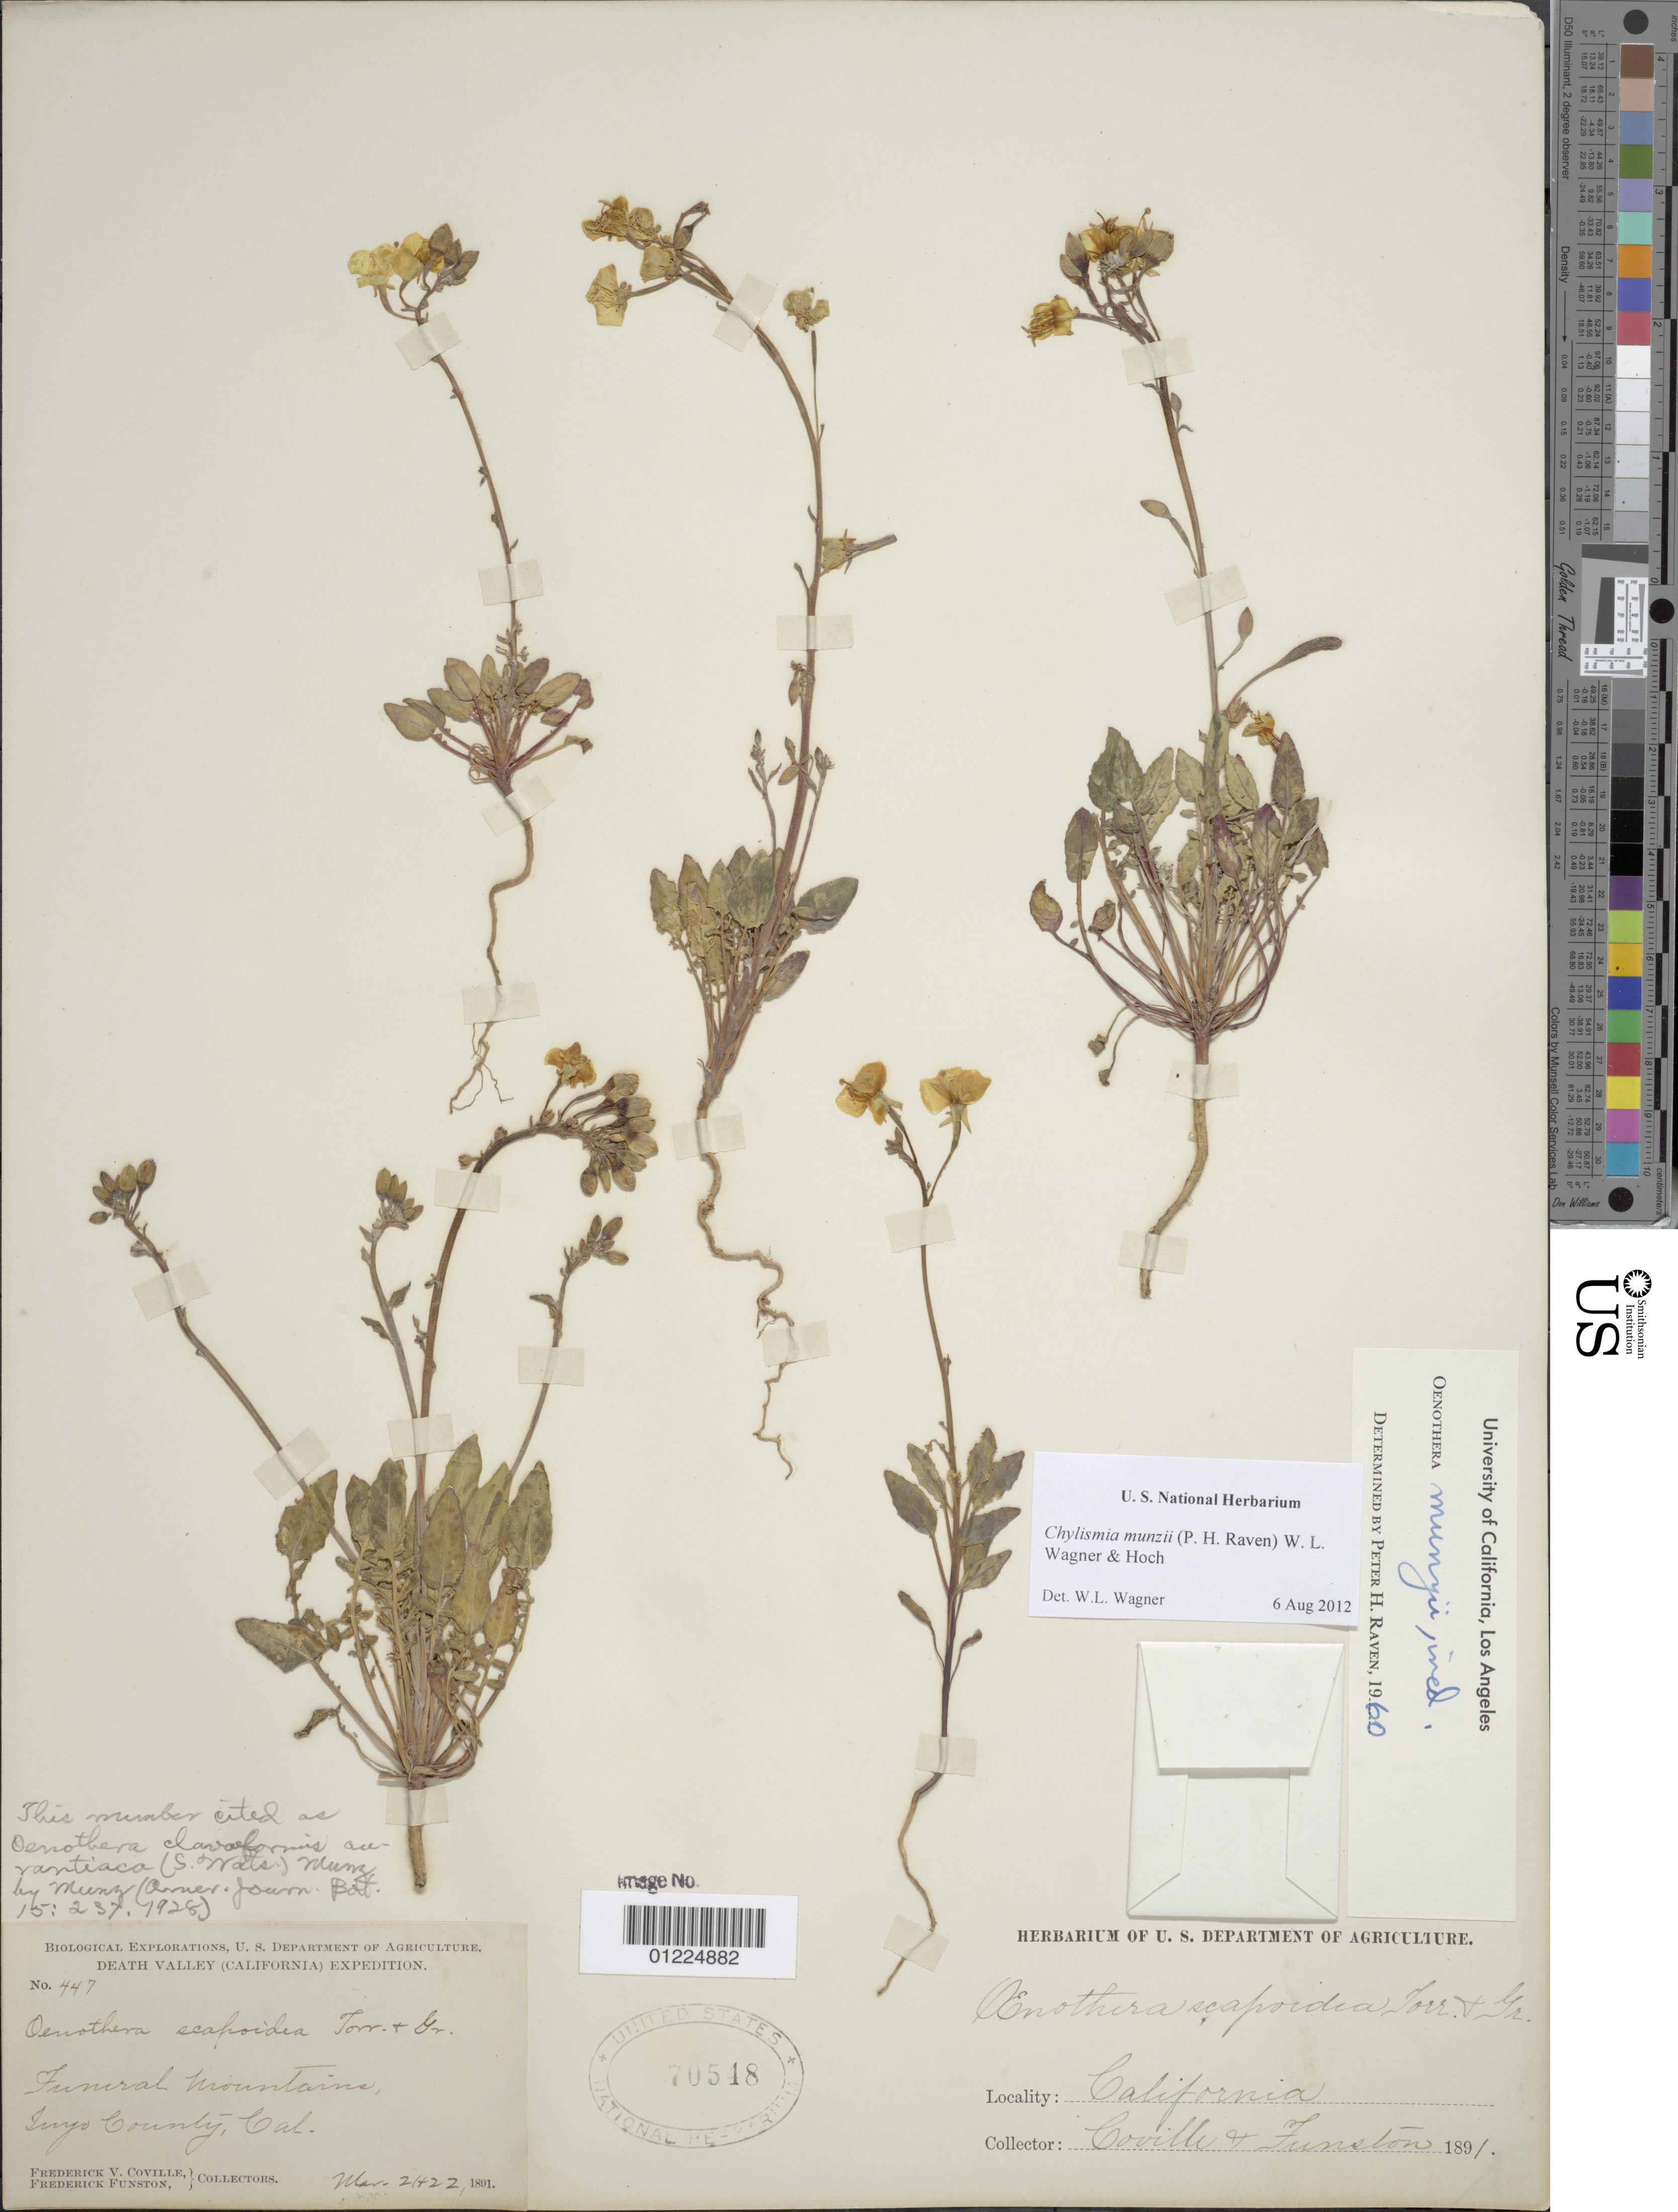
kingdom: Plantae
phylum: Tracheophyta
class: Magnoliopsida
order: Myrtales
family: Onagraceae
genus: Chylismia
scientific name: Chylismia munzii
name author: (P.H. Raven) W.L. Wagner & Hoch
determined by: Wagner, W. L., (BOT), Smithsonian Institution - National Museum of Natural History (UNITED STATES)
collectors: F. V. Coville & F. Funston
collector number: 447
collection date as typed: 21 Mar 1891 and 22 Mar 1891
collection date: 1891-03-21,1891-03-22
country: United States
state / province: California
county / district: Inyo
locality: Funeral Mts.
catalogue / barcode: US 70548